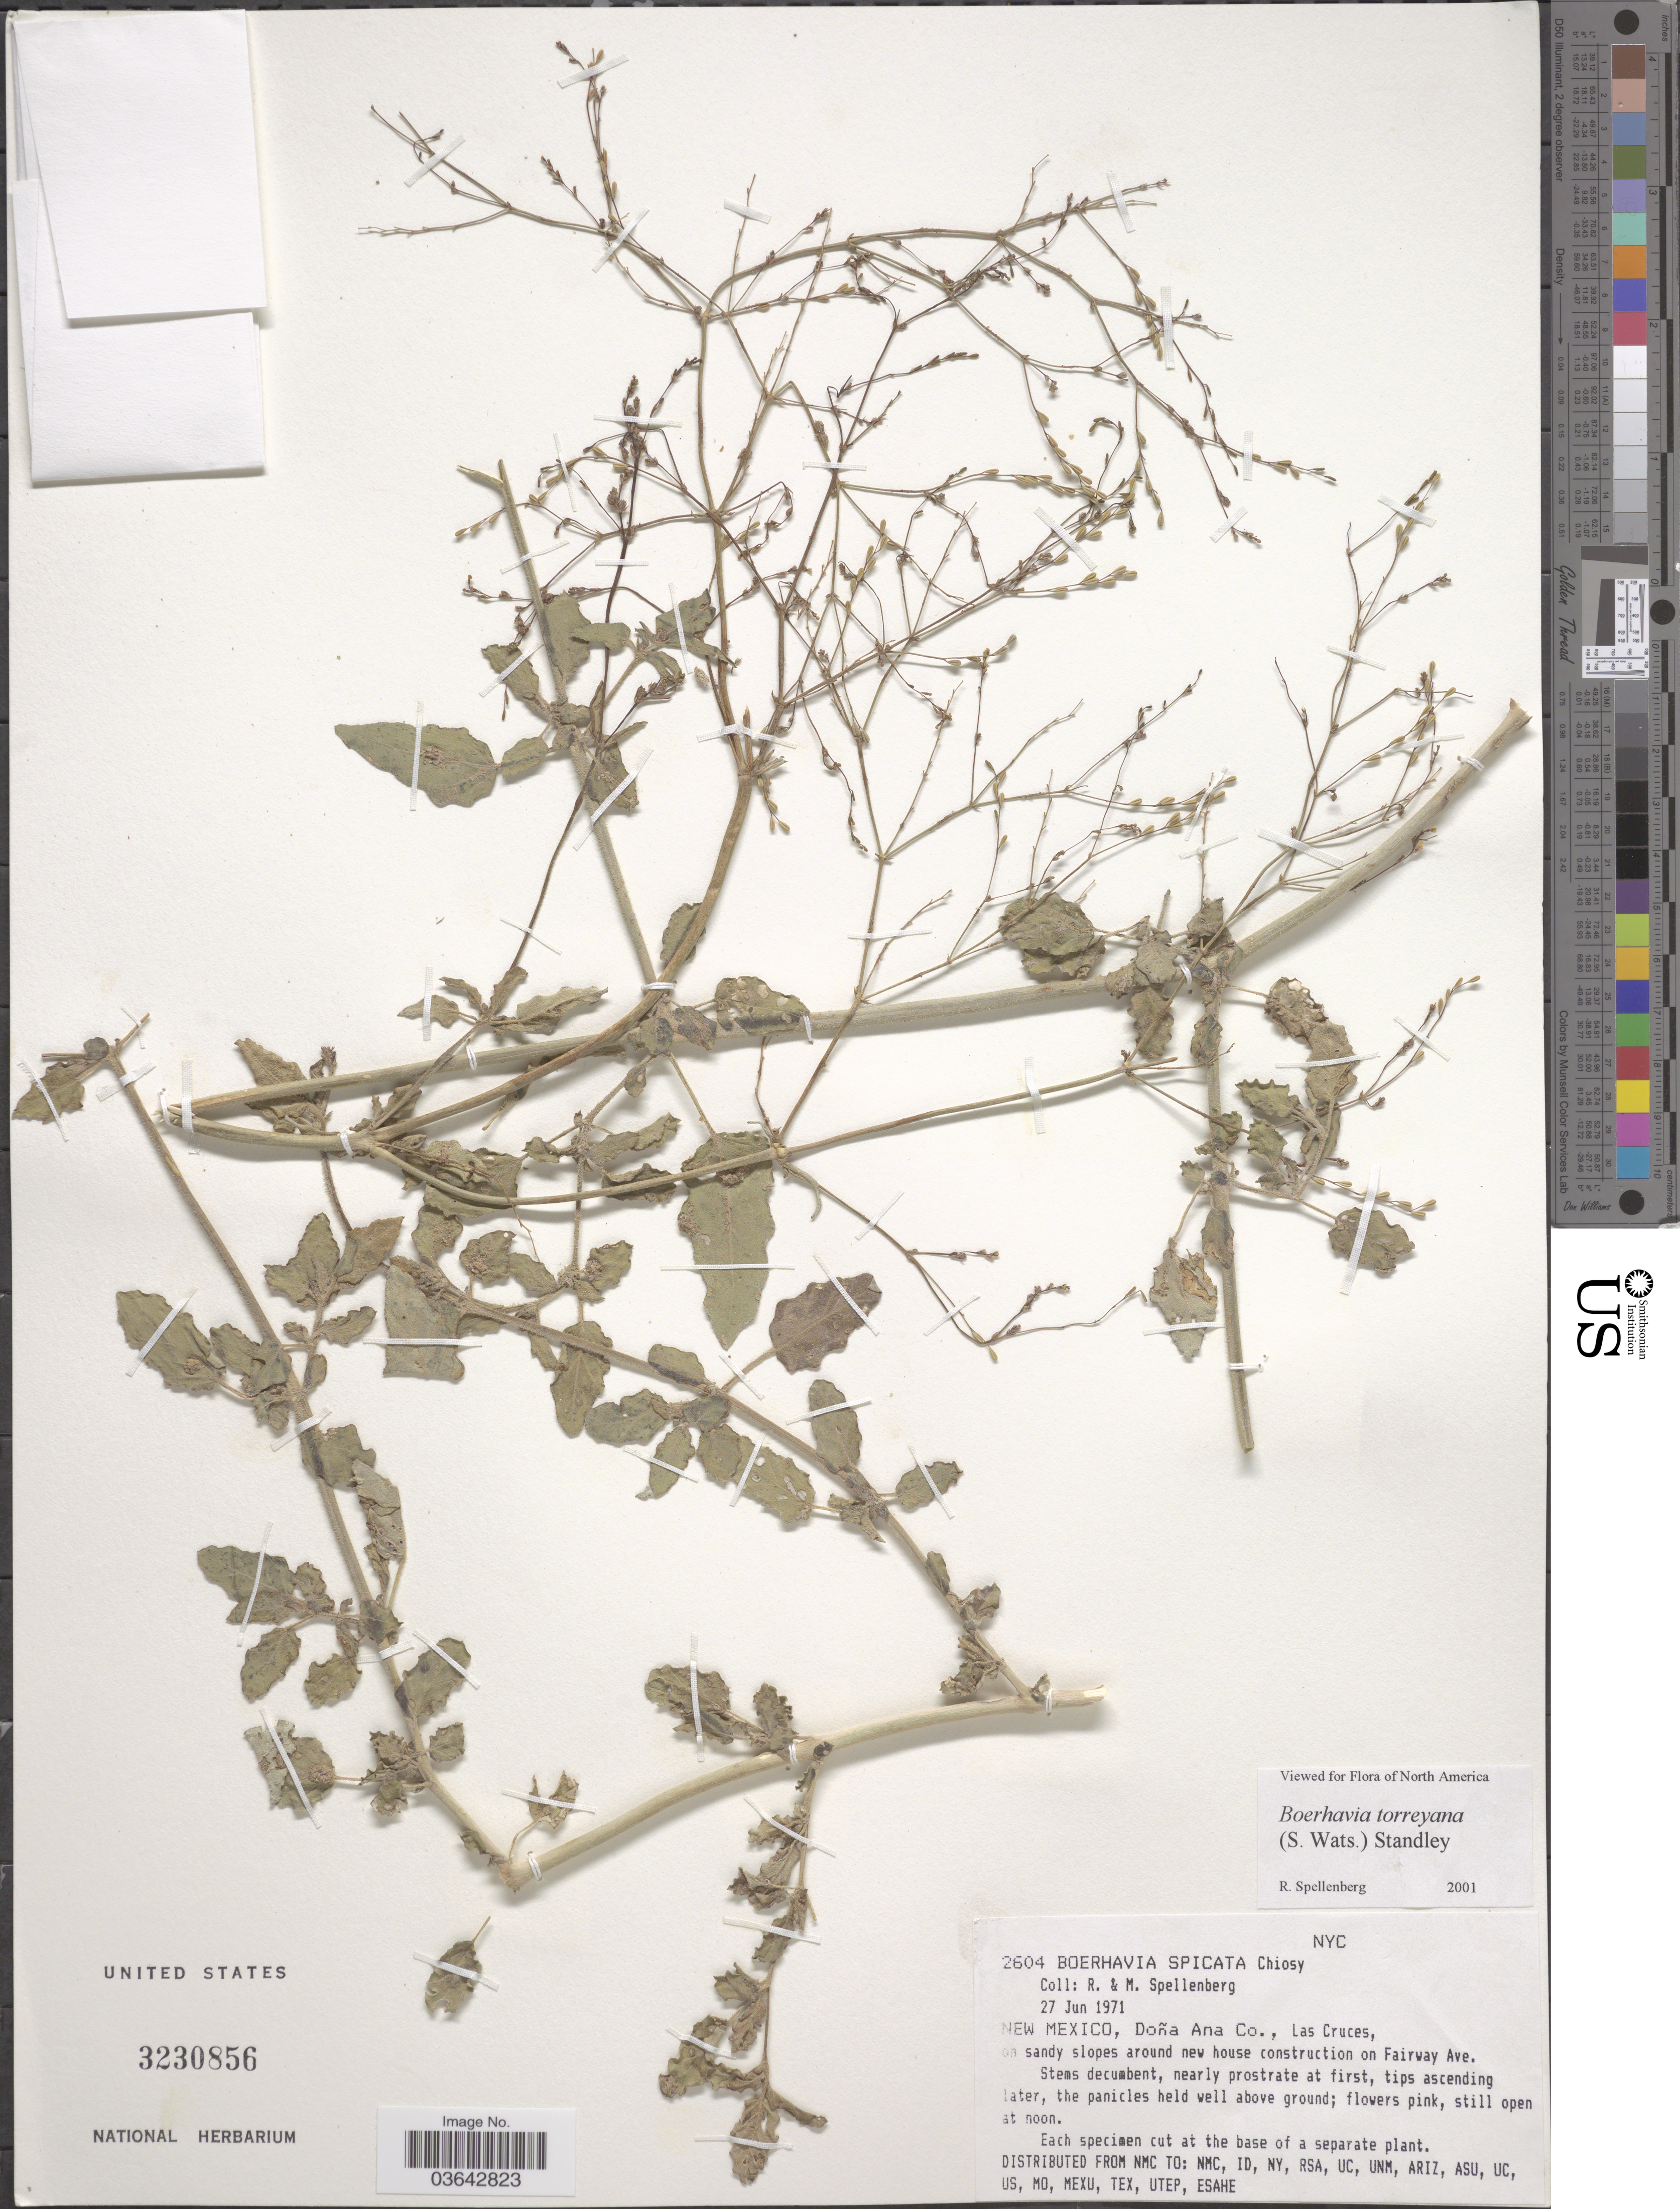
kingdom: Plantae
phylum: Tracheophyta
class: Magnoliopsida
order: Caryophyllales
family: Nyctaginaceae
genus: Boerhavia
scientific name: Boerhavia torreyana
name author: (S. Watson) Standl.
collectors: R. Spellenberg & Spellenberg, M.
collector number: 2604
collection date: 1971-06-27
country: United States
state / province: New Mexico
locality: Doña Ana Co., Las Cruces, on sandy slopes around new house construction on Fairway Ave.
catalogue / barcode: US 3230856